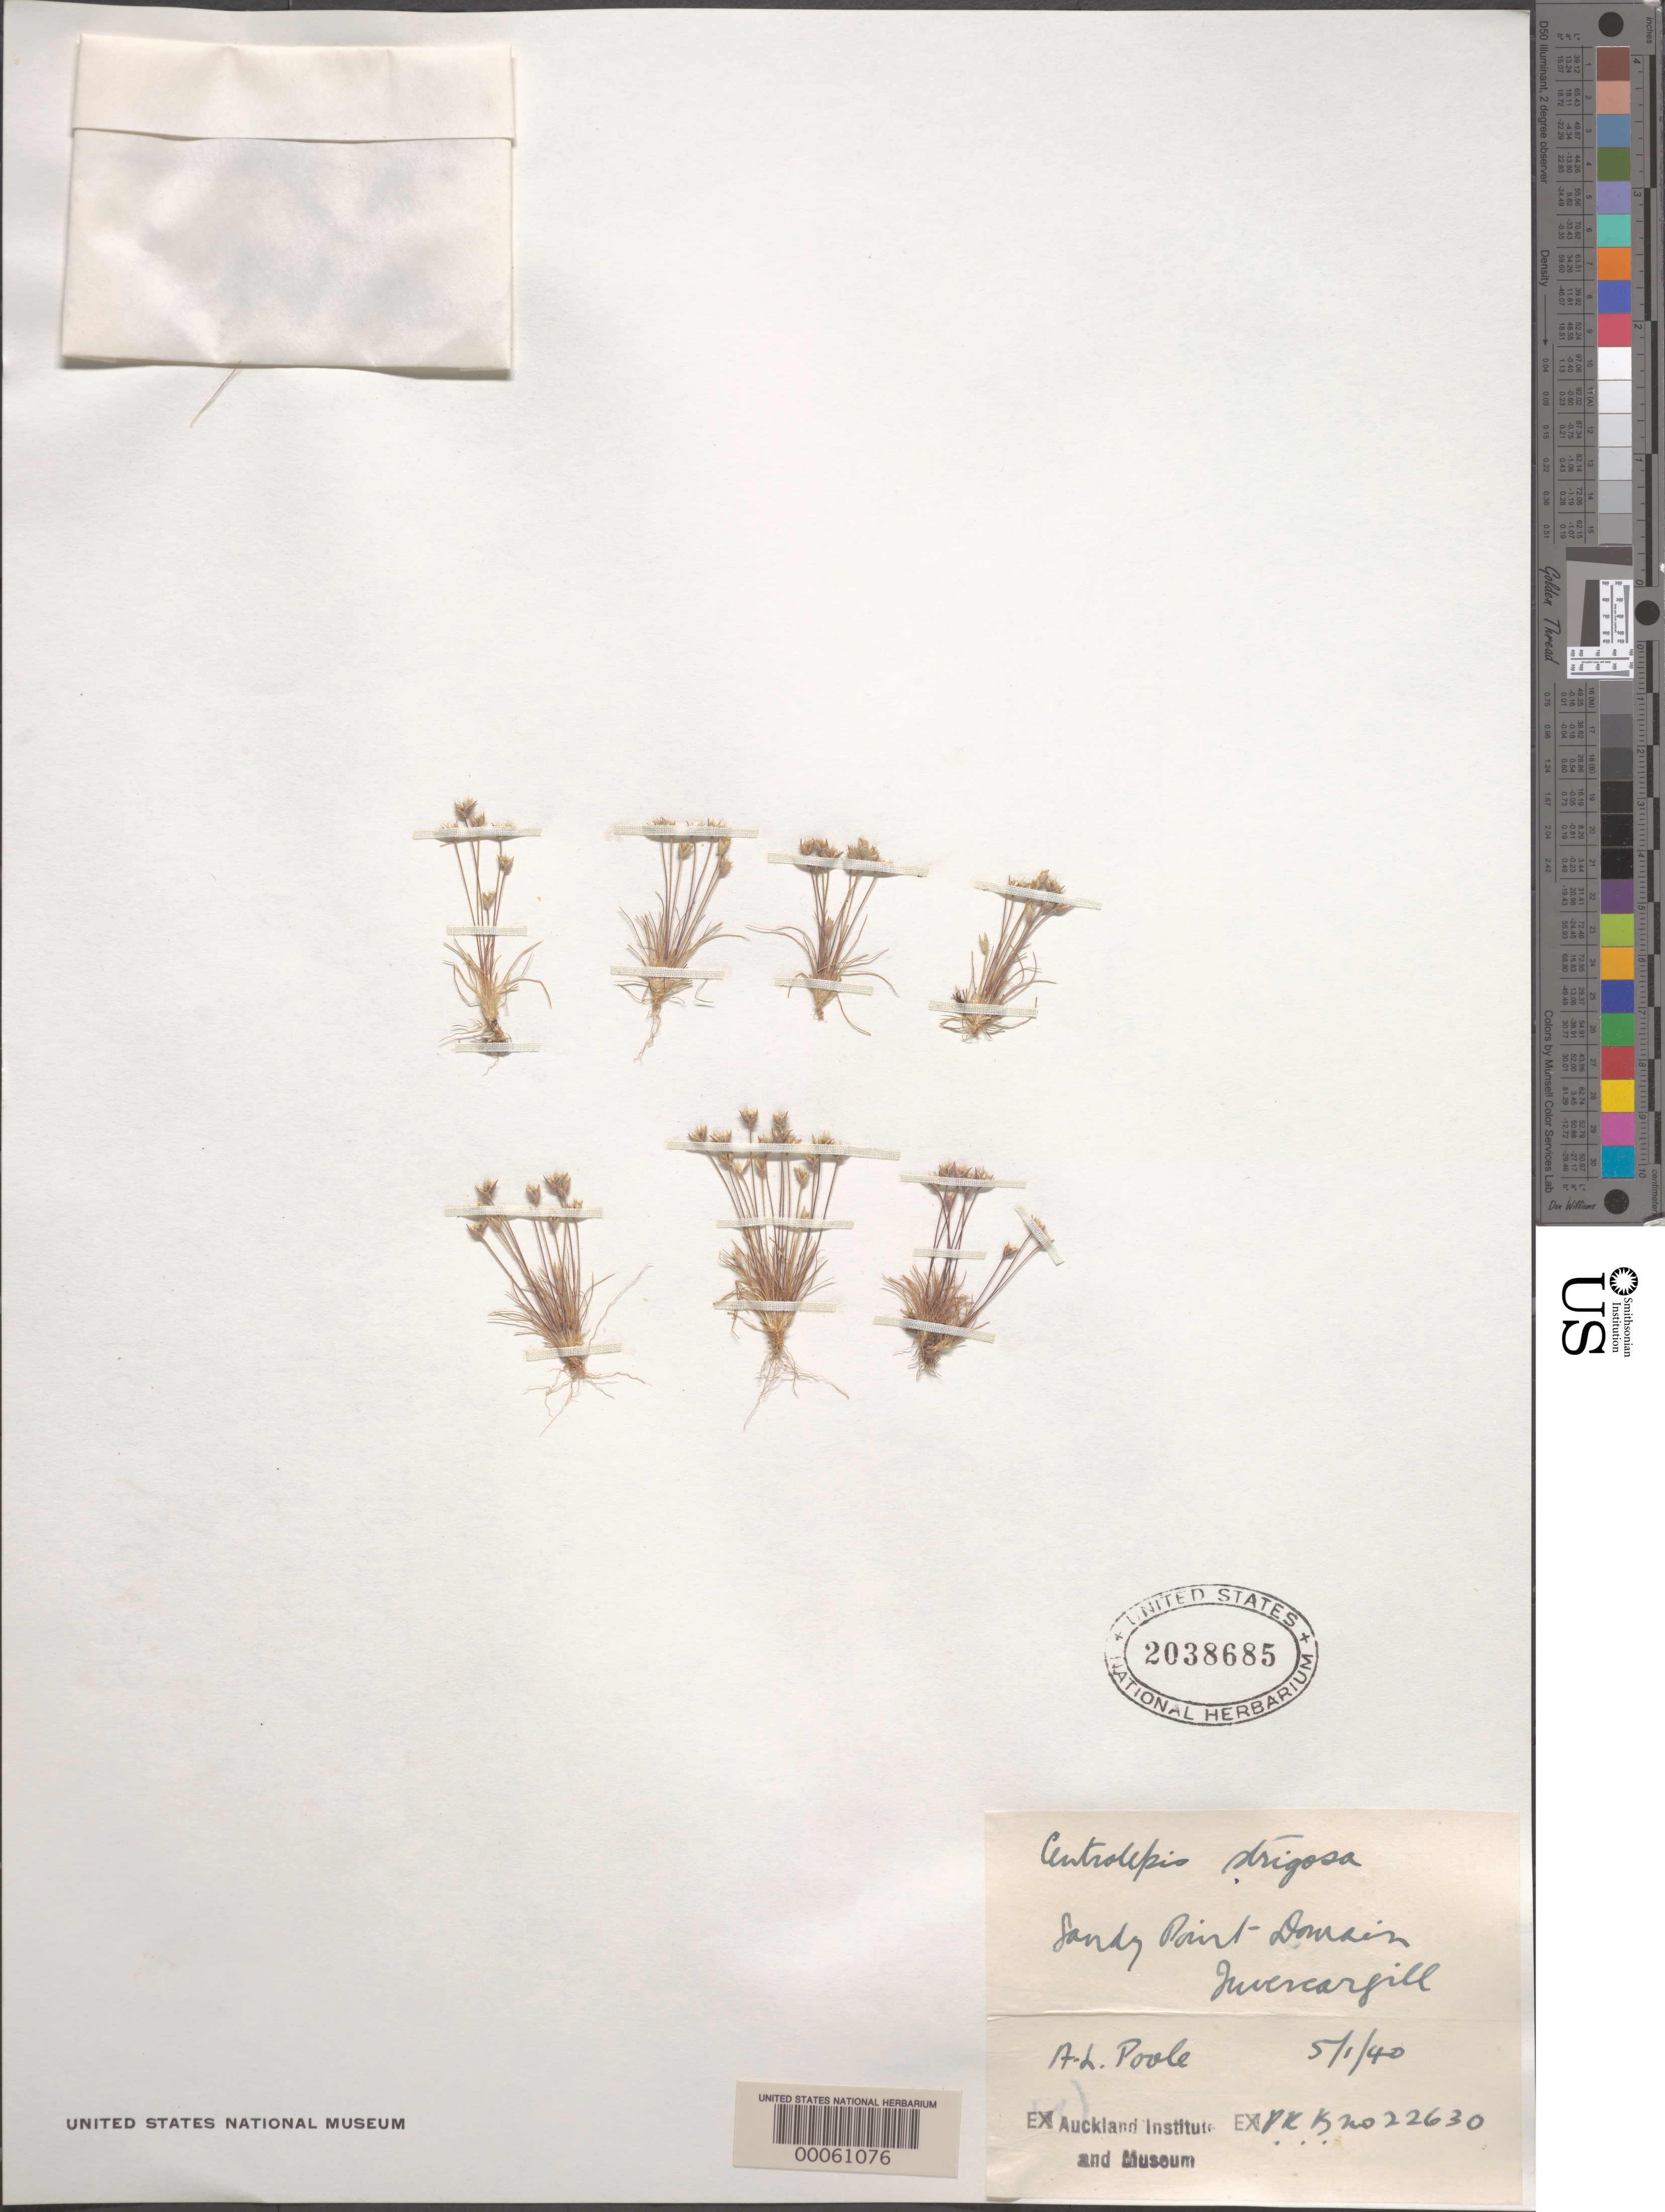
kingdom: Plantae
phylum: Tracheophyta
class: Liliopsida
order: Poales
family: Restionaceae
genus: Centrolepis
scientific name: Centrolepis strigosa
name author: (R. Br.) Roem. & Schult.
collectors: A. L. Poole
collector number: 22630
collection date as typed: Transcribed d/m/y: 5/1/40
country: New Zealand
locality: Sandy Point Domain Invercargill.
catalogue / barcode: US 2038685